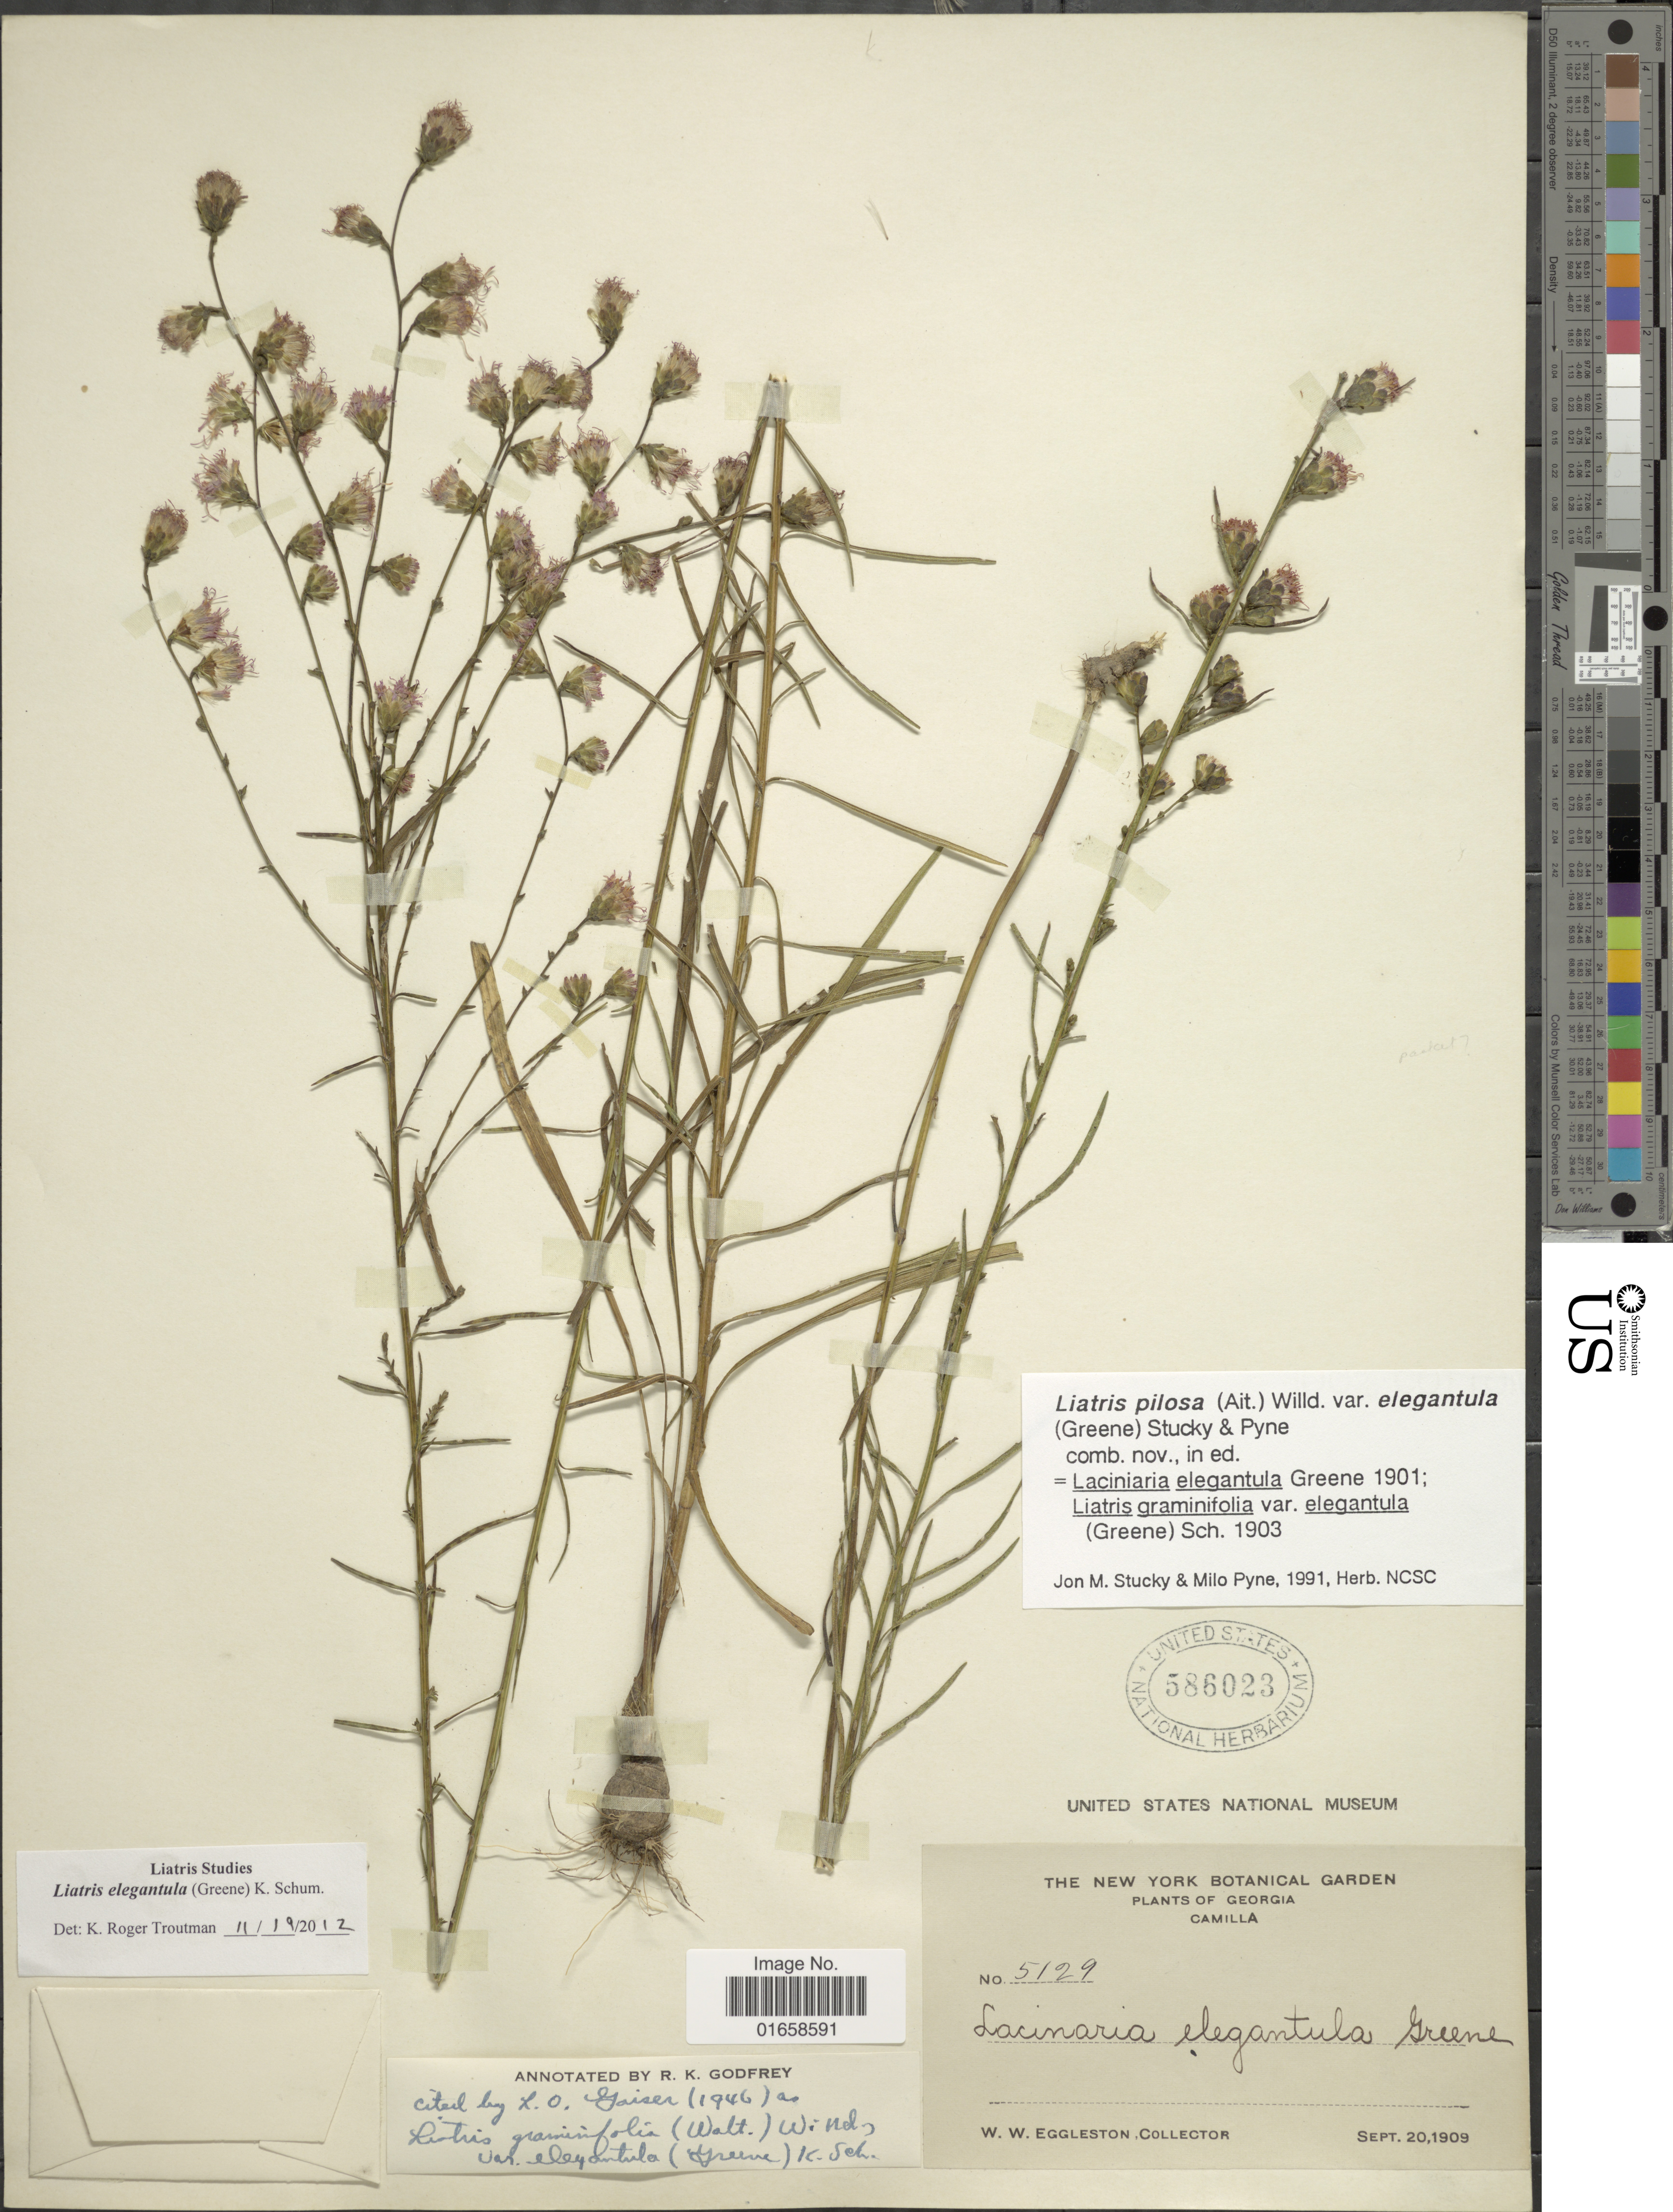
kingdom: Plantae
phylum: Tracheophyta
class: Magnoliopsida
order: Asterales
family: Asteraceae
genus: Liatris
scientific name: Liatris elegantula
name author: (Greene) K. Schum.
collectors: W. W. Eggleston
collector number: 5129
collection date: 1909-09-20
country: United States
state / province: Georgia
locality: Camilla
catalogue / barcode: US 586023